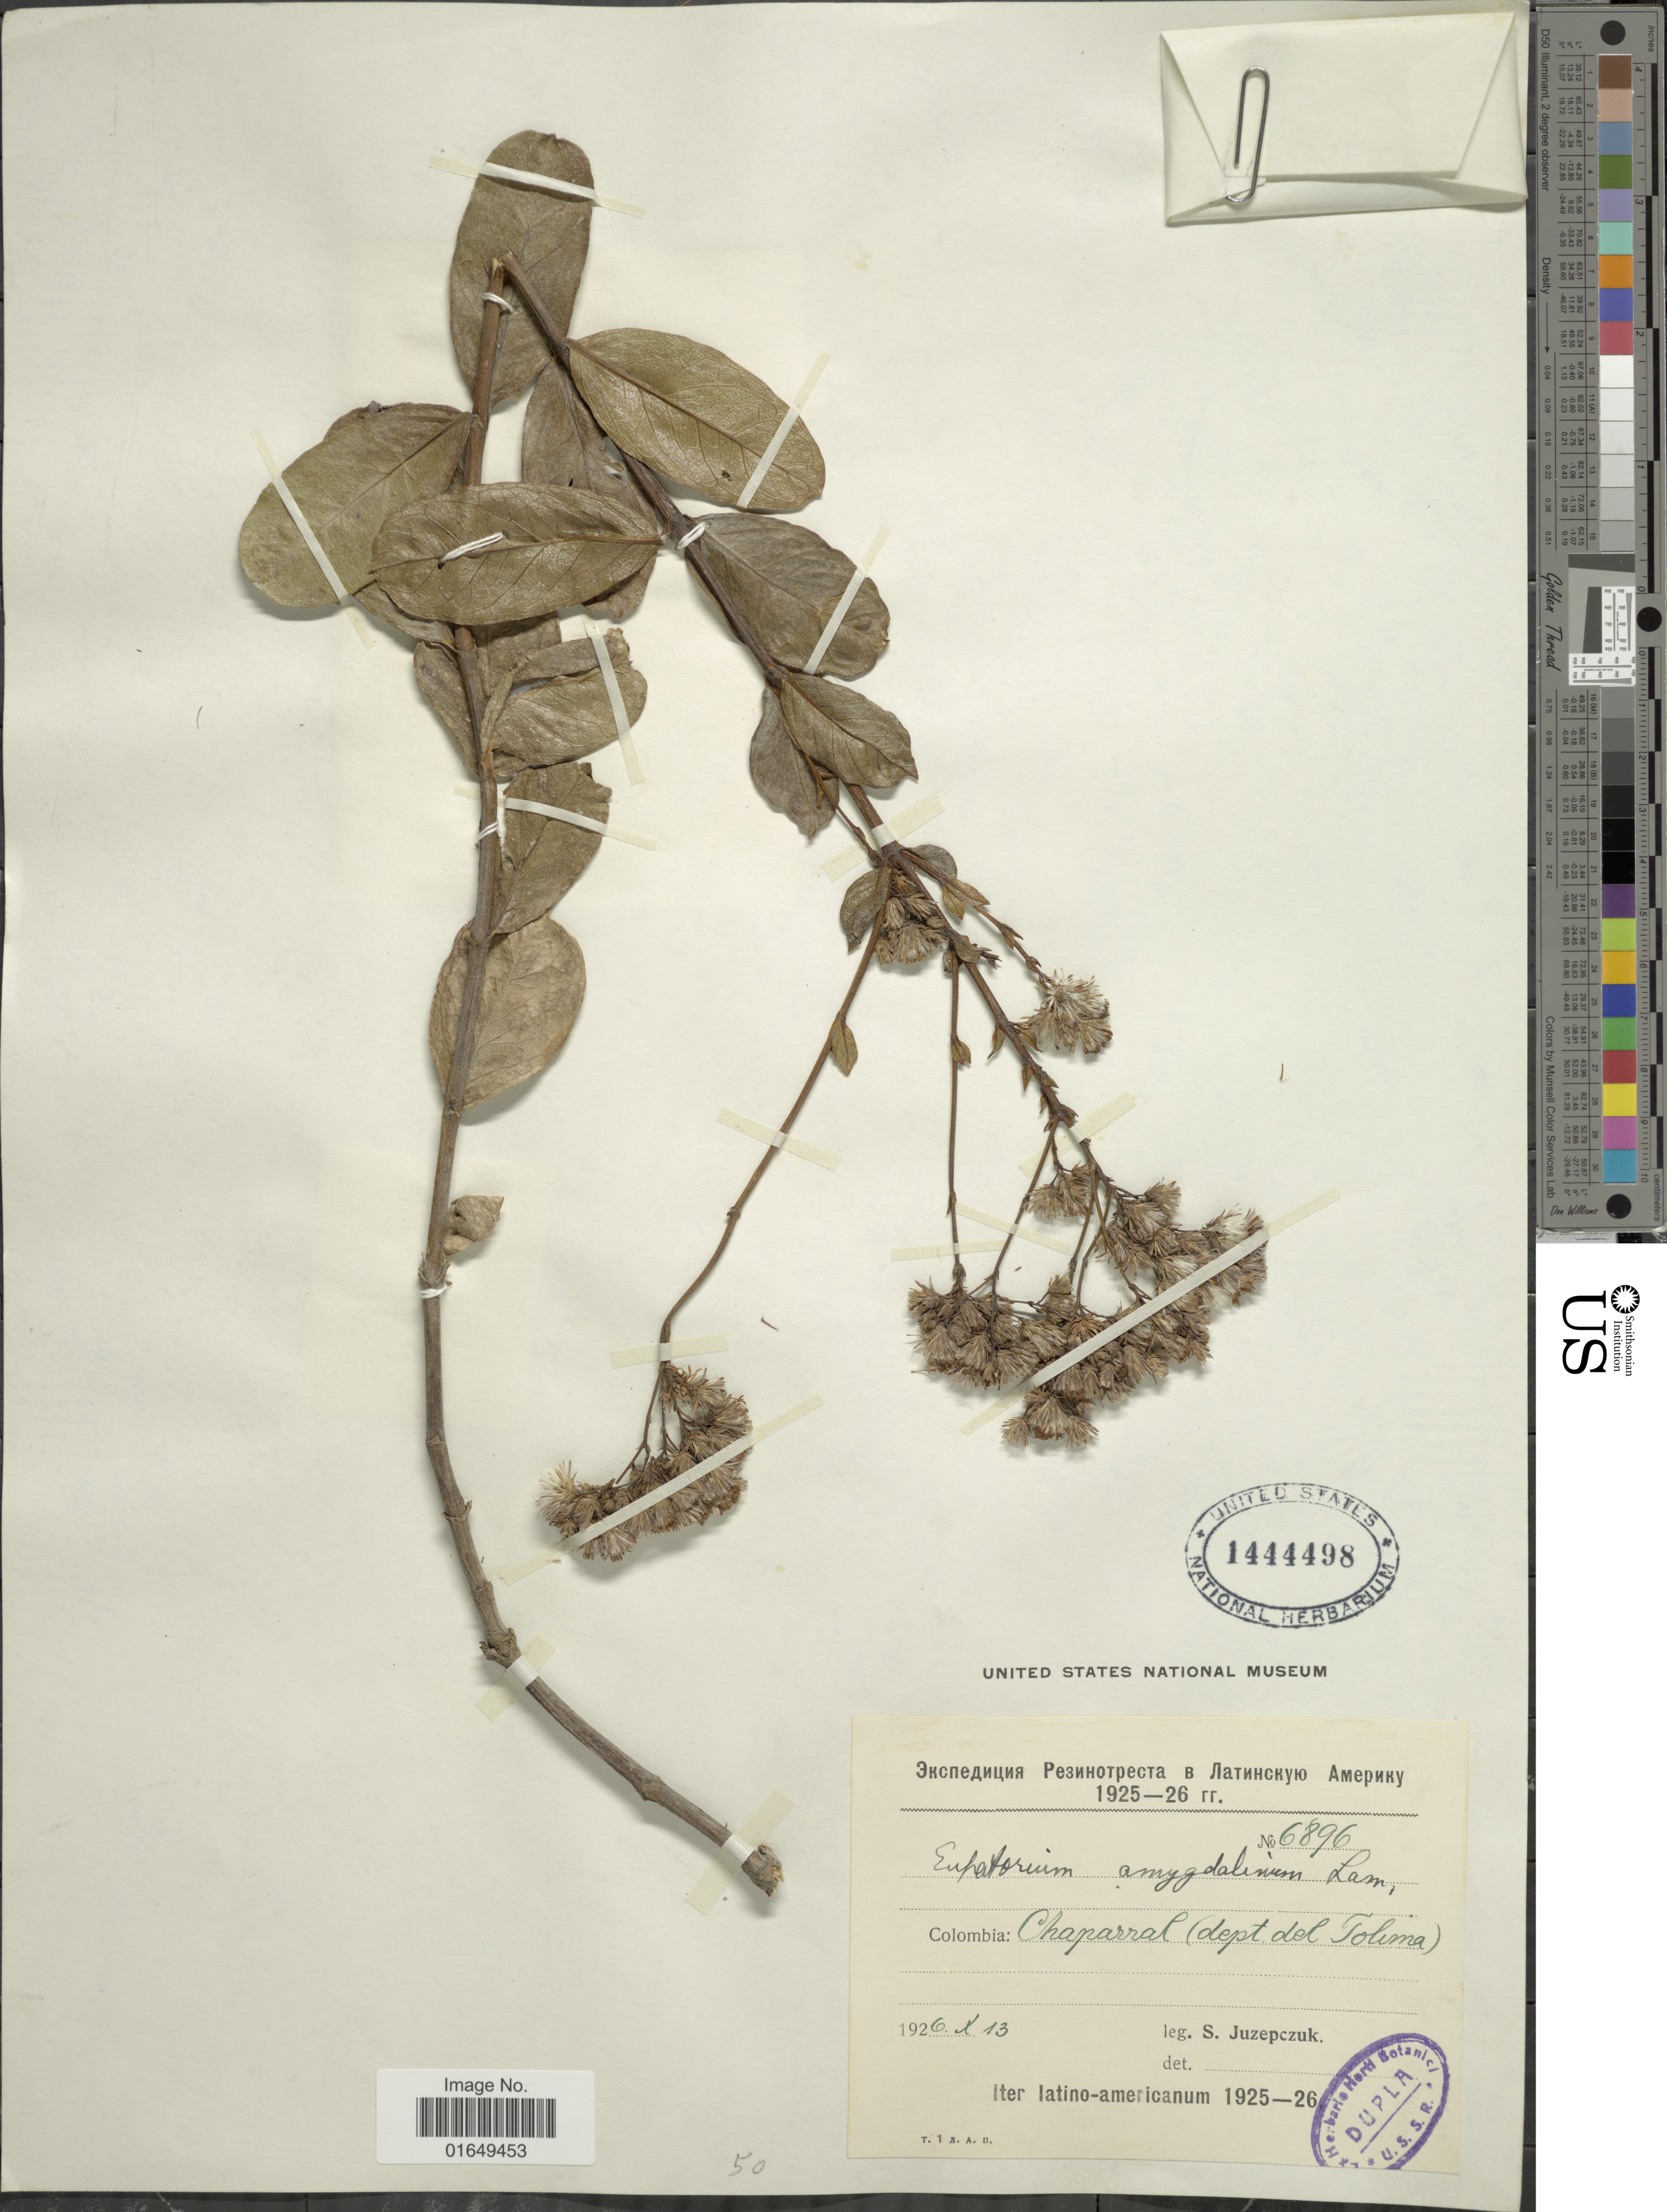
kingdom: Plantae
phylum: Tracheophyta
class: Magnoliopsida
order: Asterales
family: Asteraceae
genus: Ayapana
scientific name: Ayapana amygdalina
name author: (Lam.) R.M. King & H. Rob.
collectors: S. V. Juzepczuk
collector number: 6896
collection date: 1926-10-13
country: Colombia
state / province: Tolima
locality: Chaparral.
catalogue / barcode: US 1444498